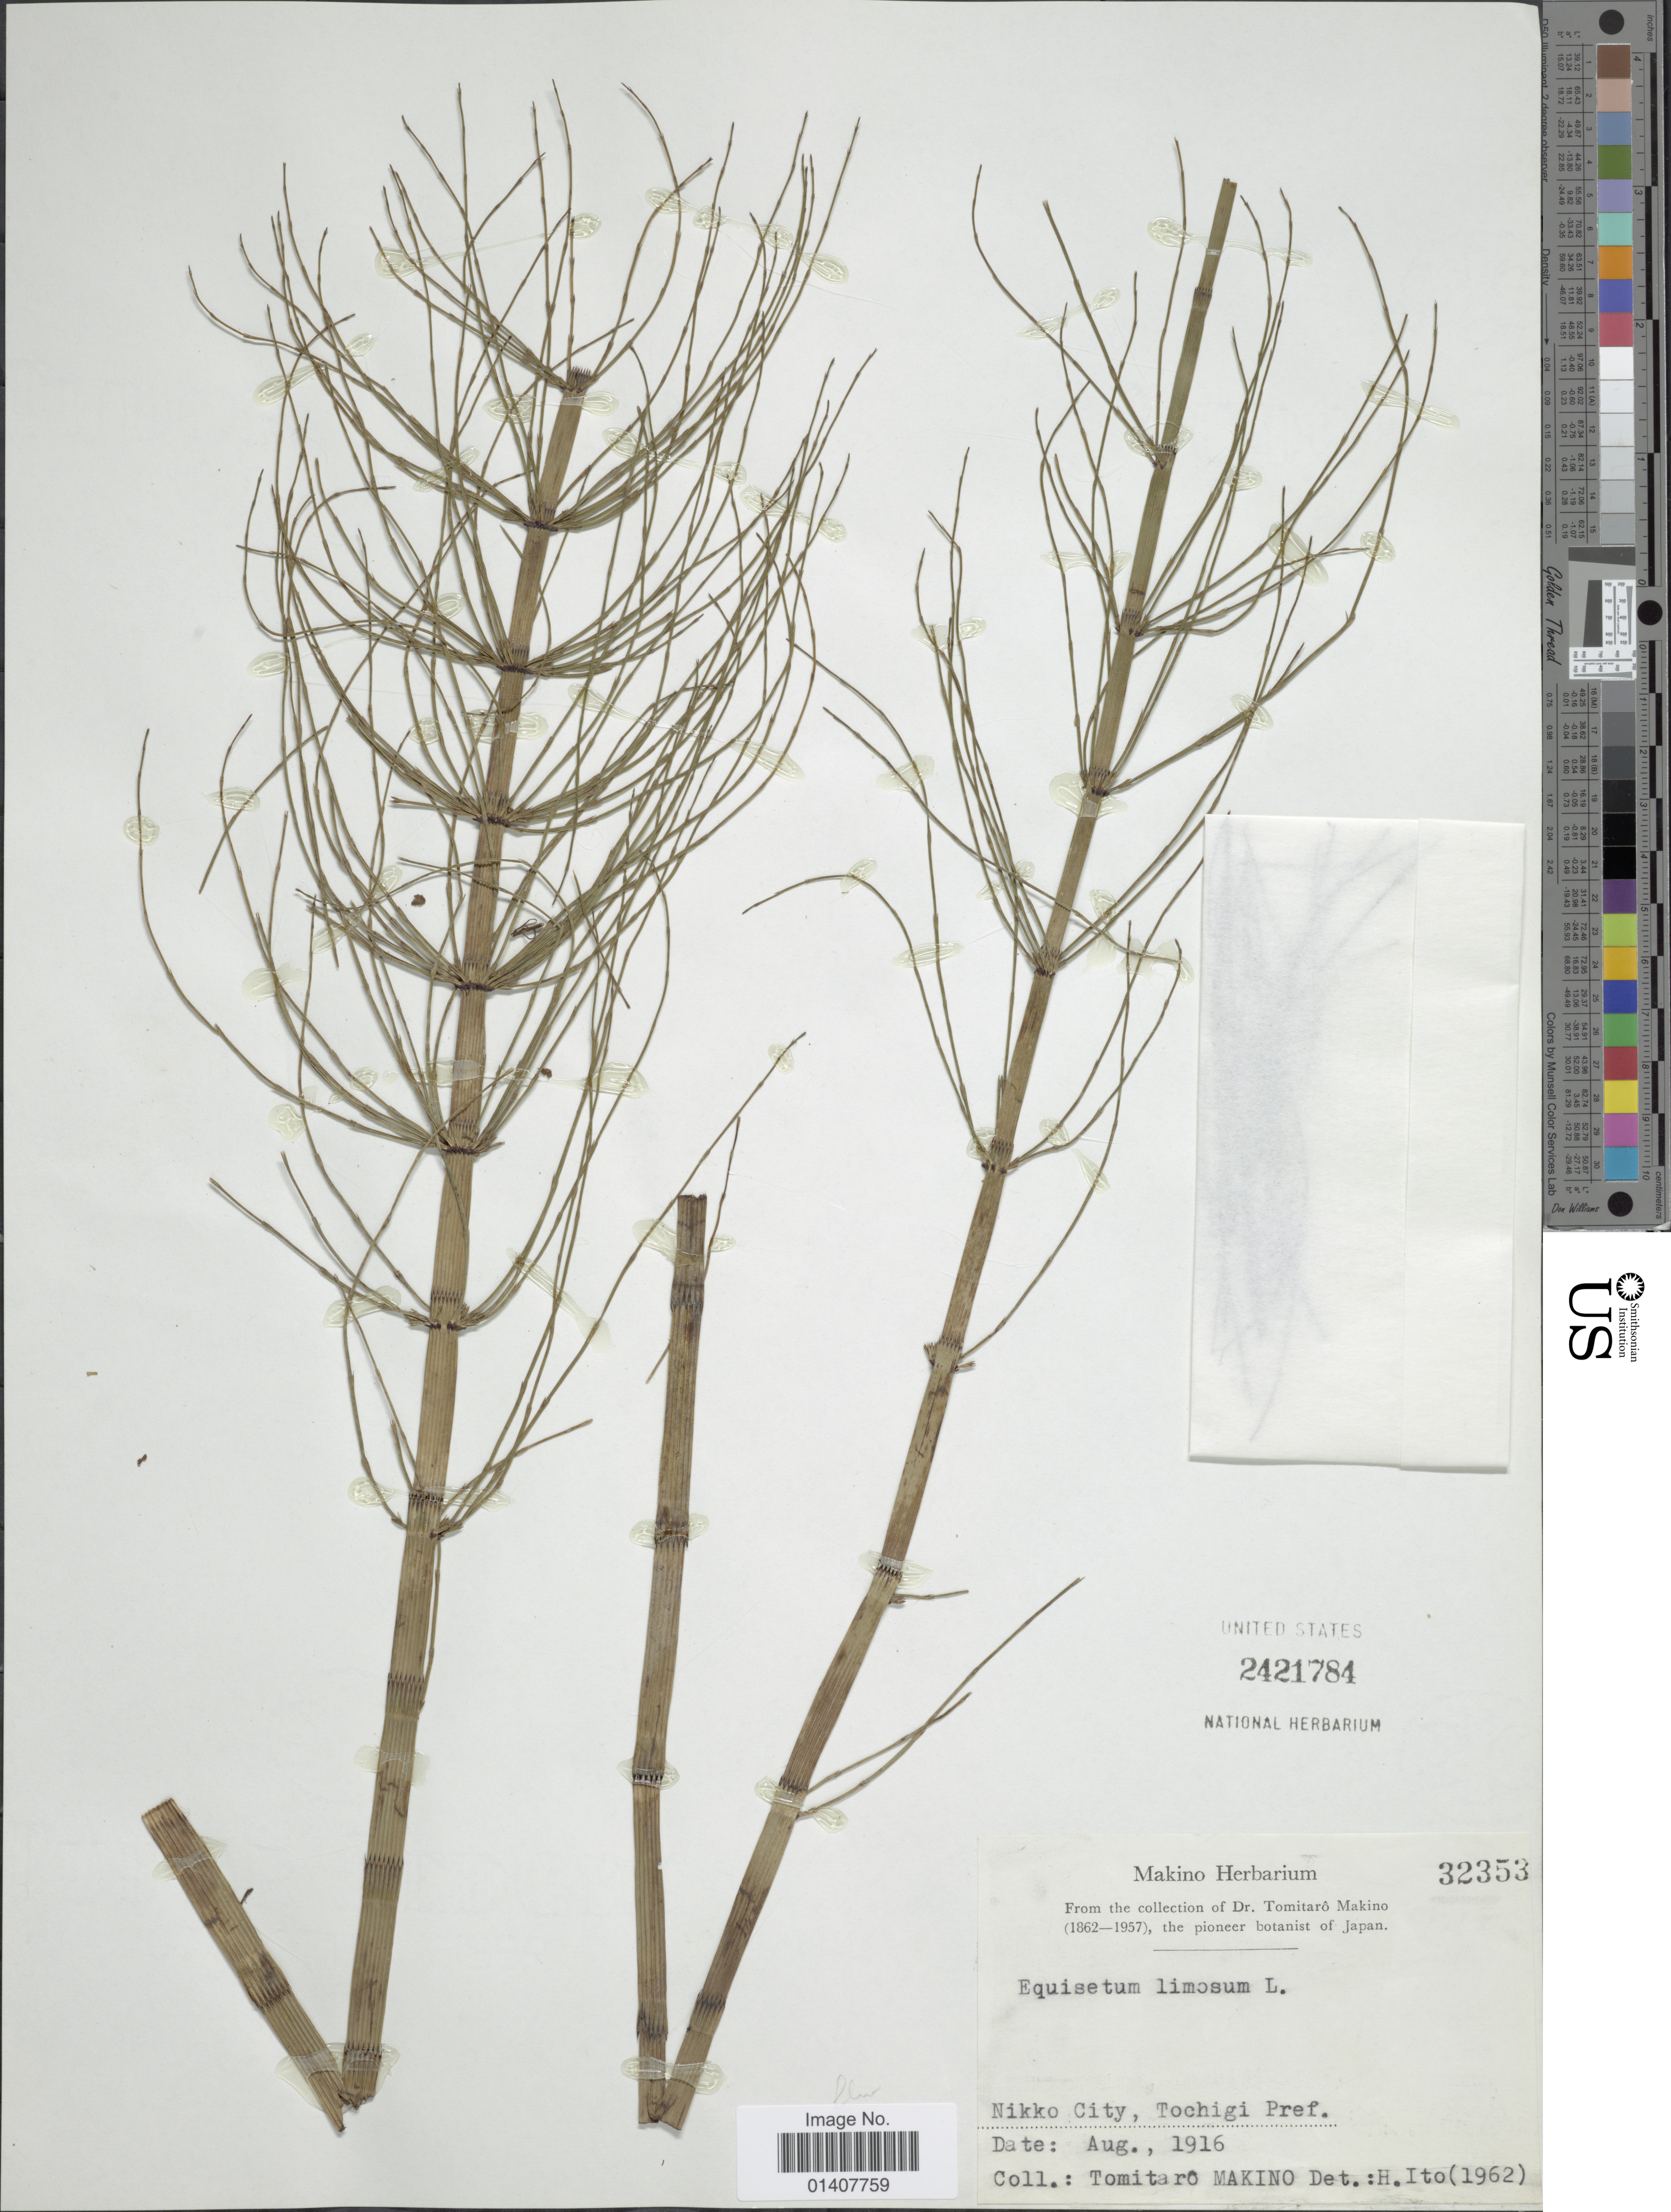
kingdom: Plantae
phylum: Tracheophyta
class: Polypodiopsida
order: Equisetales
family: Equisetaceae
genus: Equisetum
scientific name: Equisetum fluviatile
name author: L.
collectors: T. Makino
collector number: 32353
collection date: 1916-08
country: Japan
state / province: Totigi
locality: Nikko City, Tochigi pref.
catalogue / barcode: US 2421784